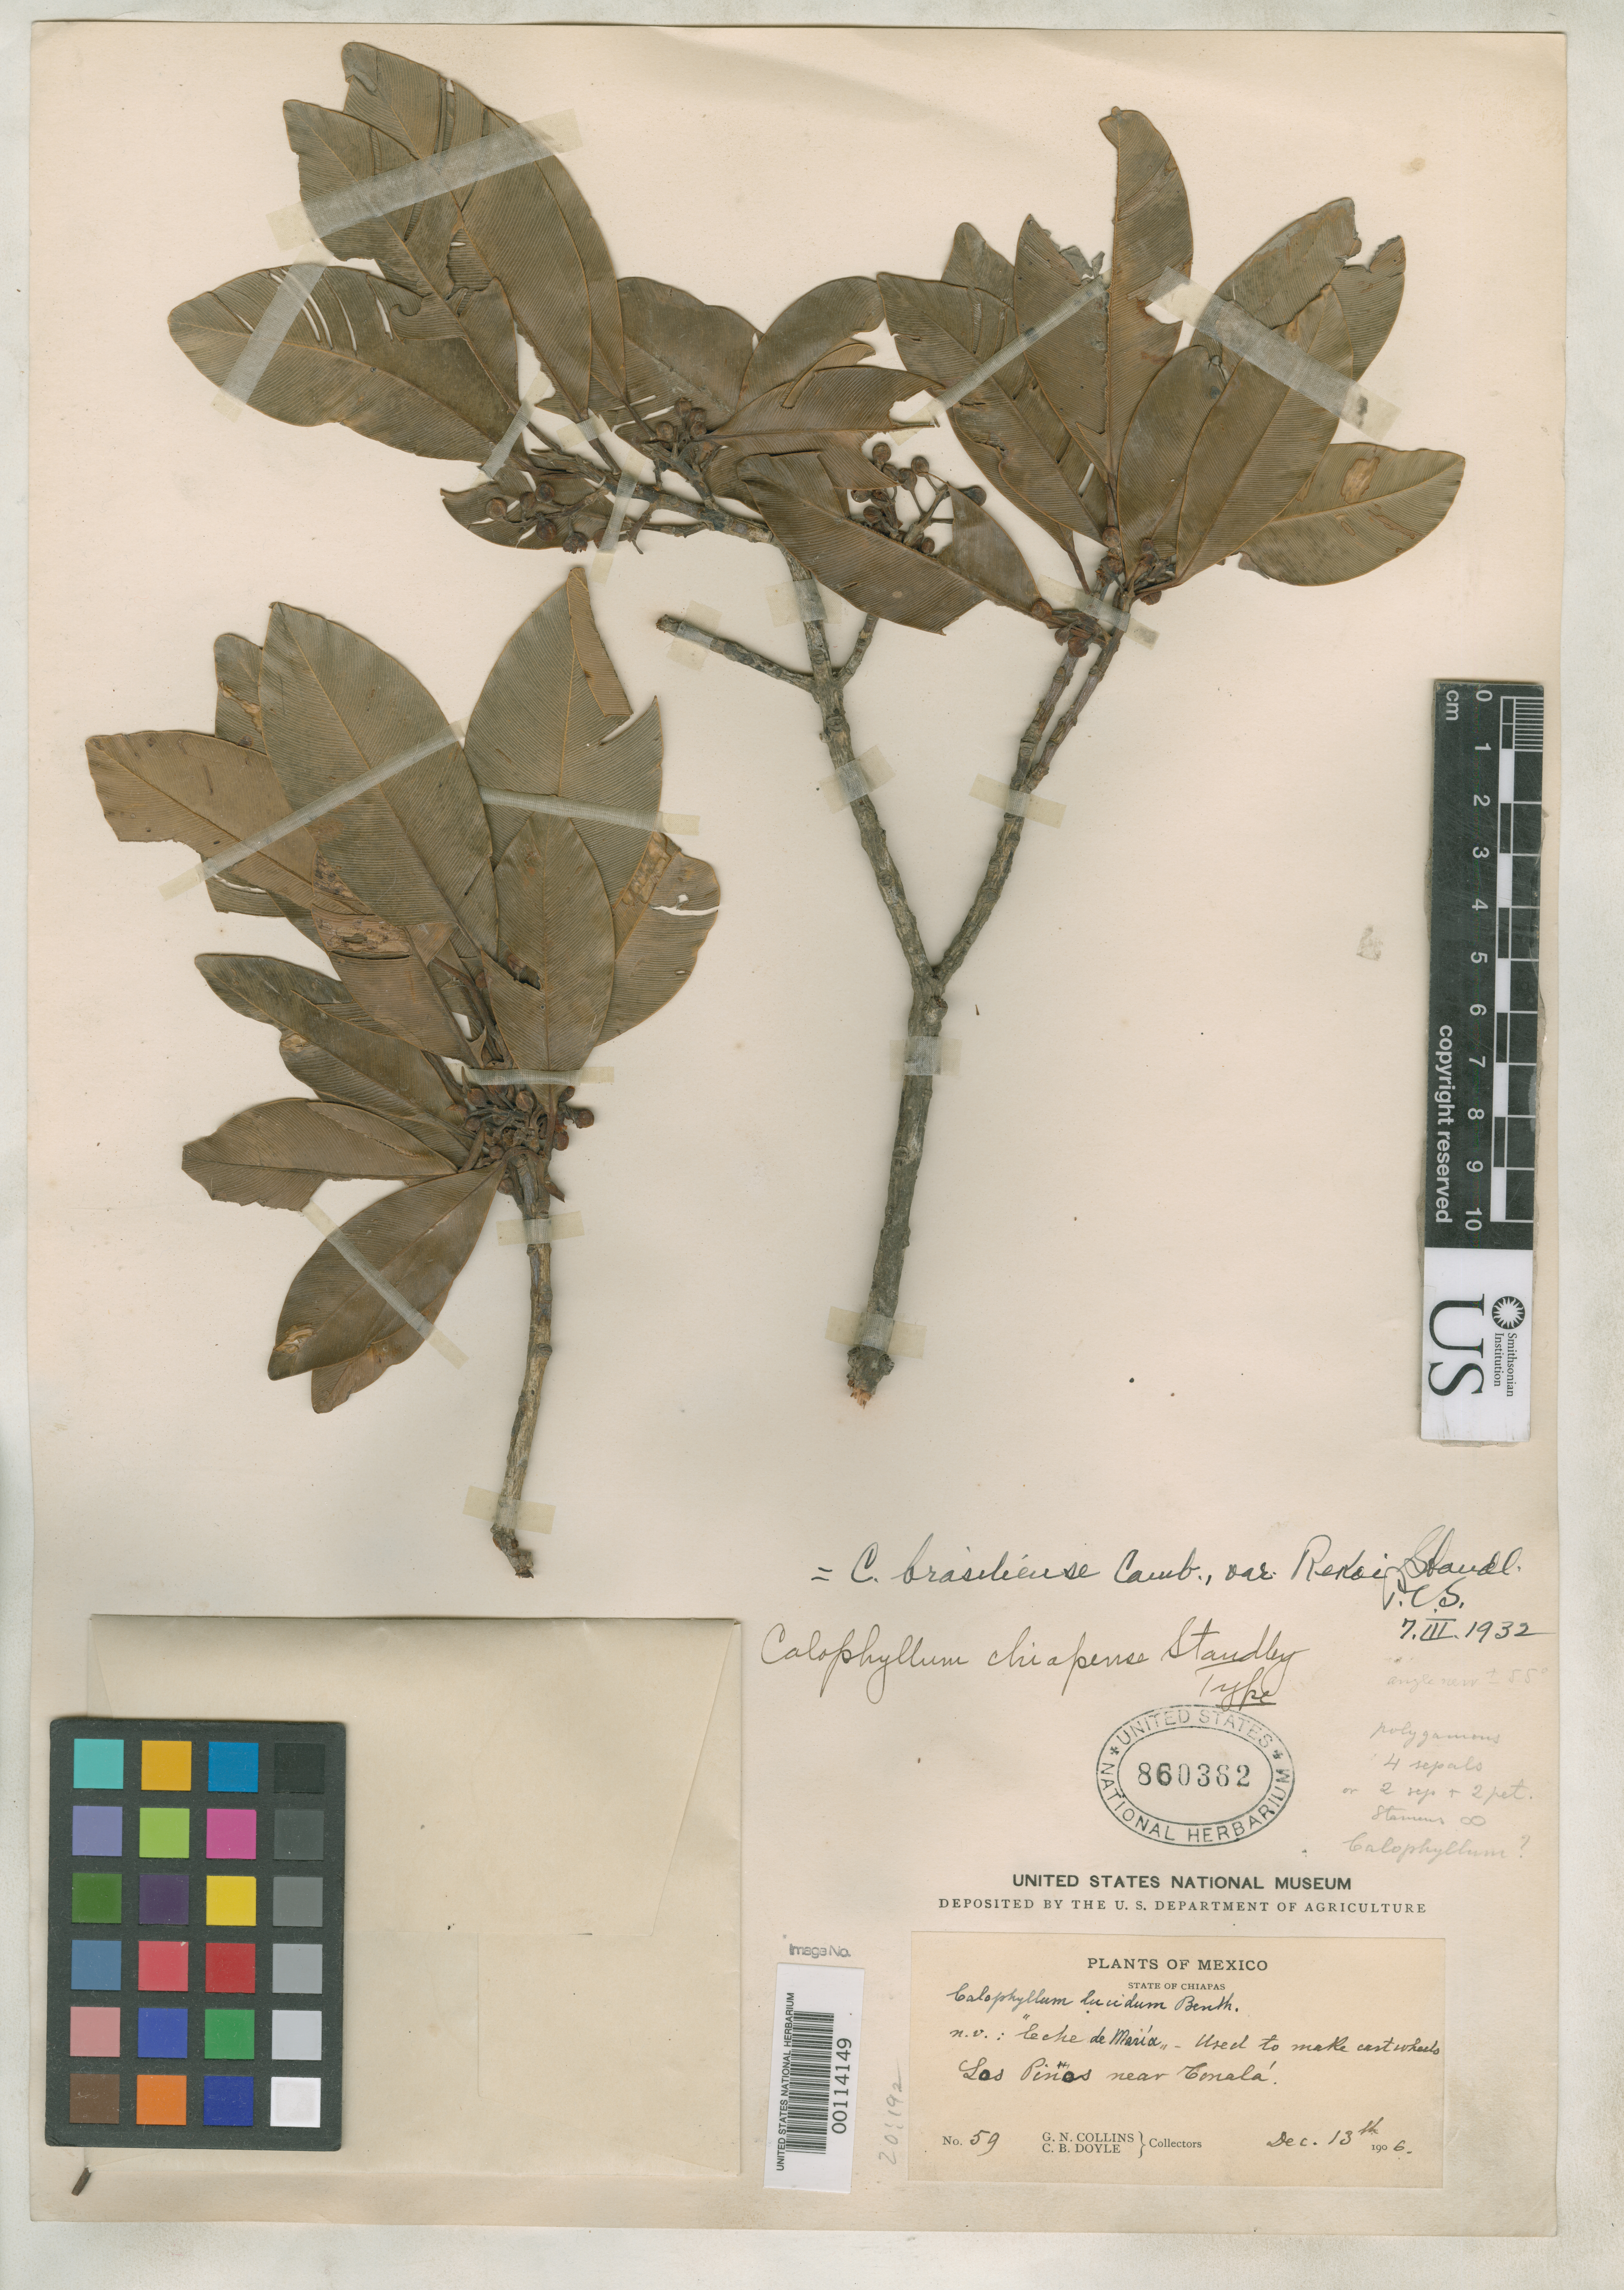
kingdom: Plantae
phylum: Tracheophyta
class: Magnoliopsida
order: Malpighiales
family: Calophyllaceae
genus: Calophyllum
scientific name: Calophyllum chiapense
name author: Standl.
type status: Holotype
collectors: G. Collins & C. Doyle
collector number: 59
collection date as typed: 13 Dec 1906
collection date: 1906-12-13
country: Mexico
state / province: Chiapas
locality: Near Tonala, Los Pinos.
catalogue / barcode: US 860362